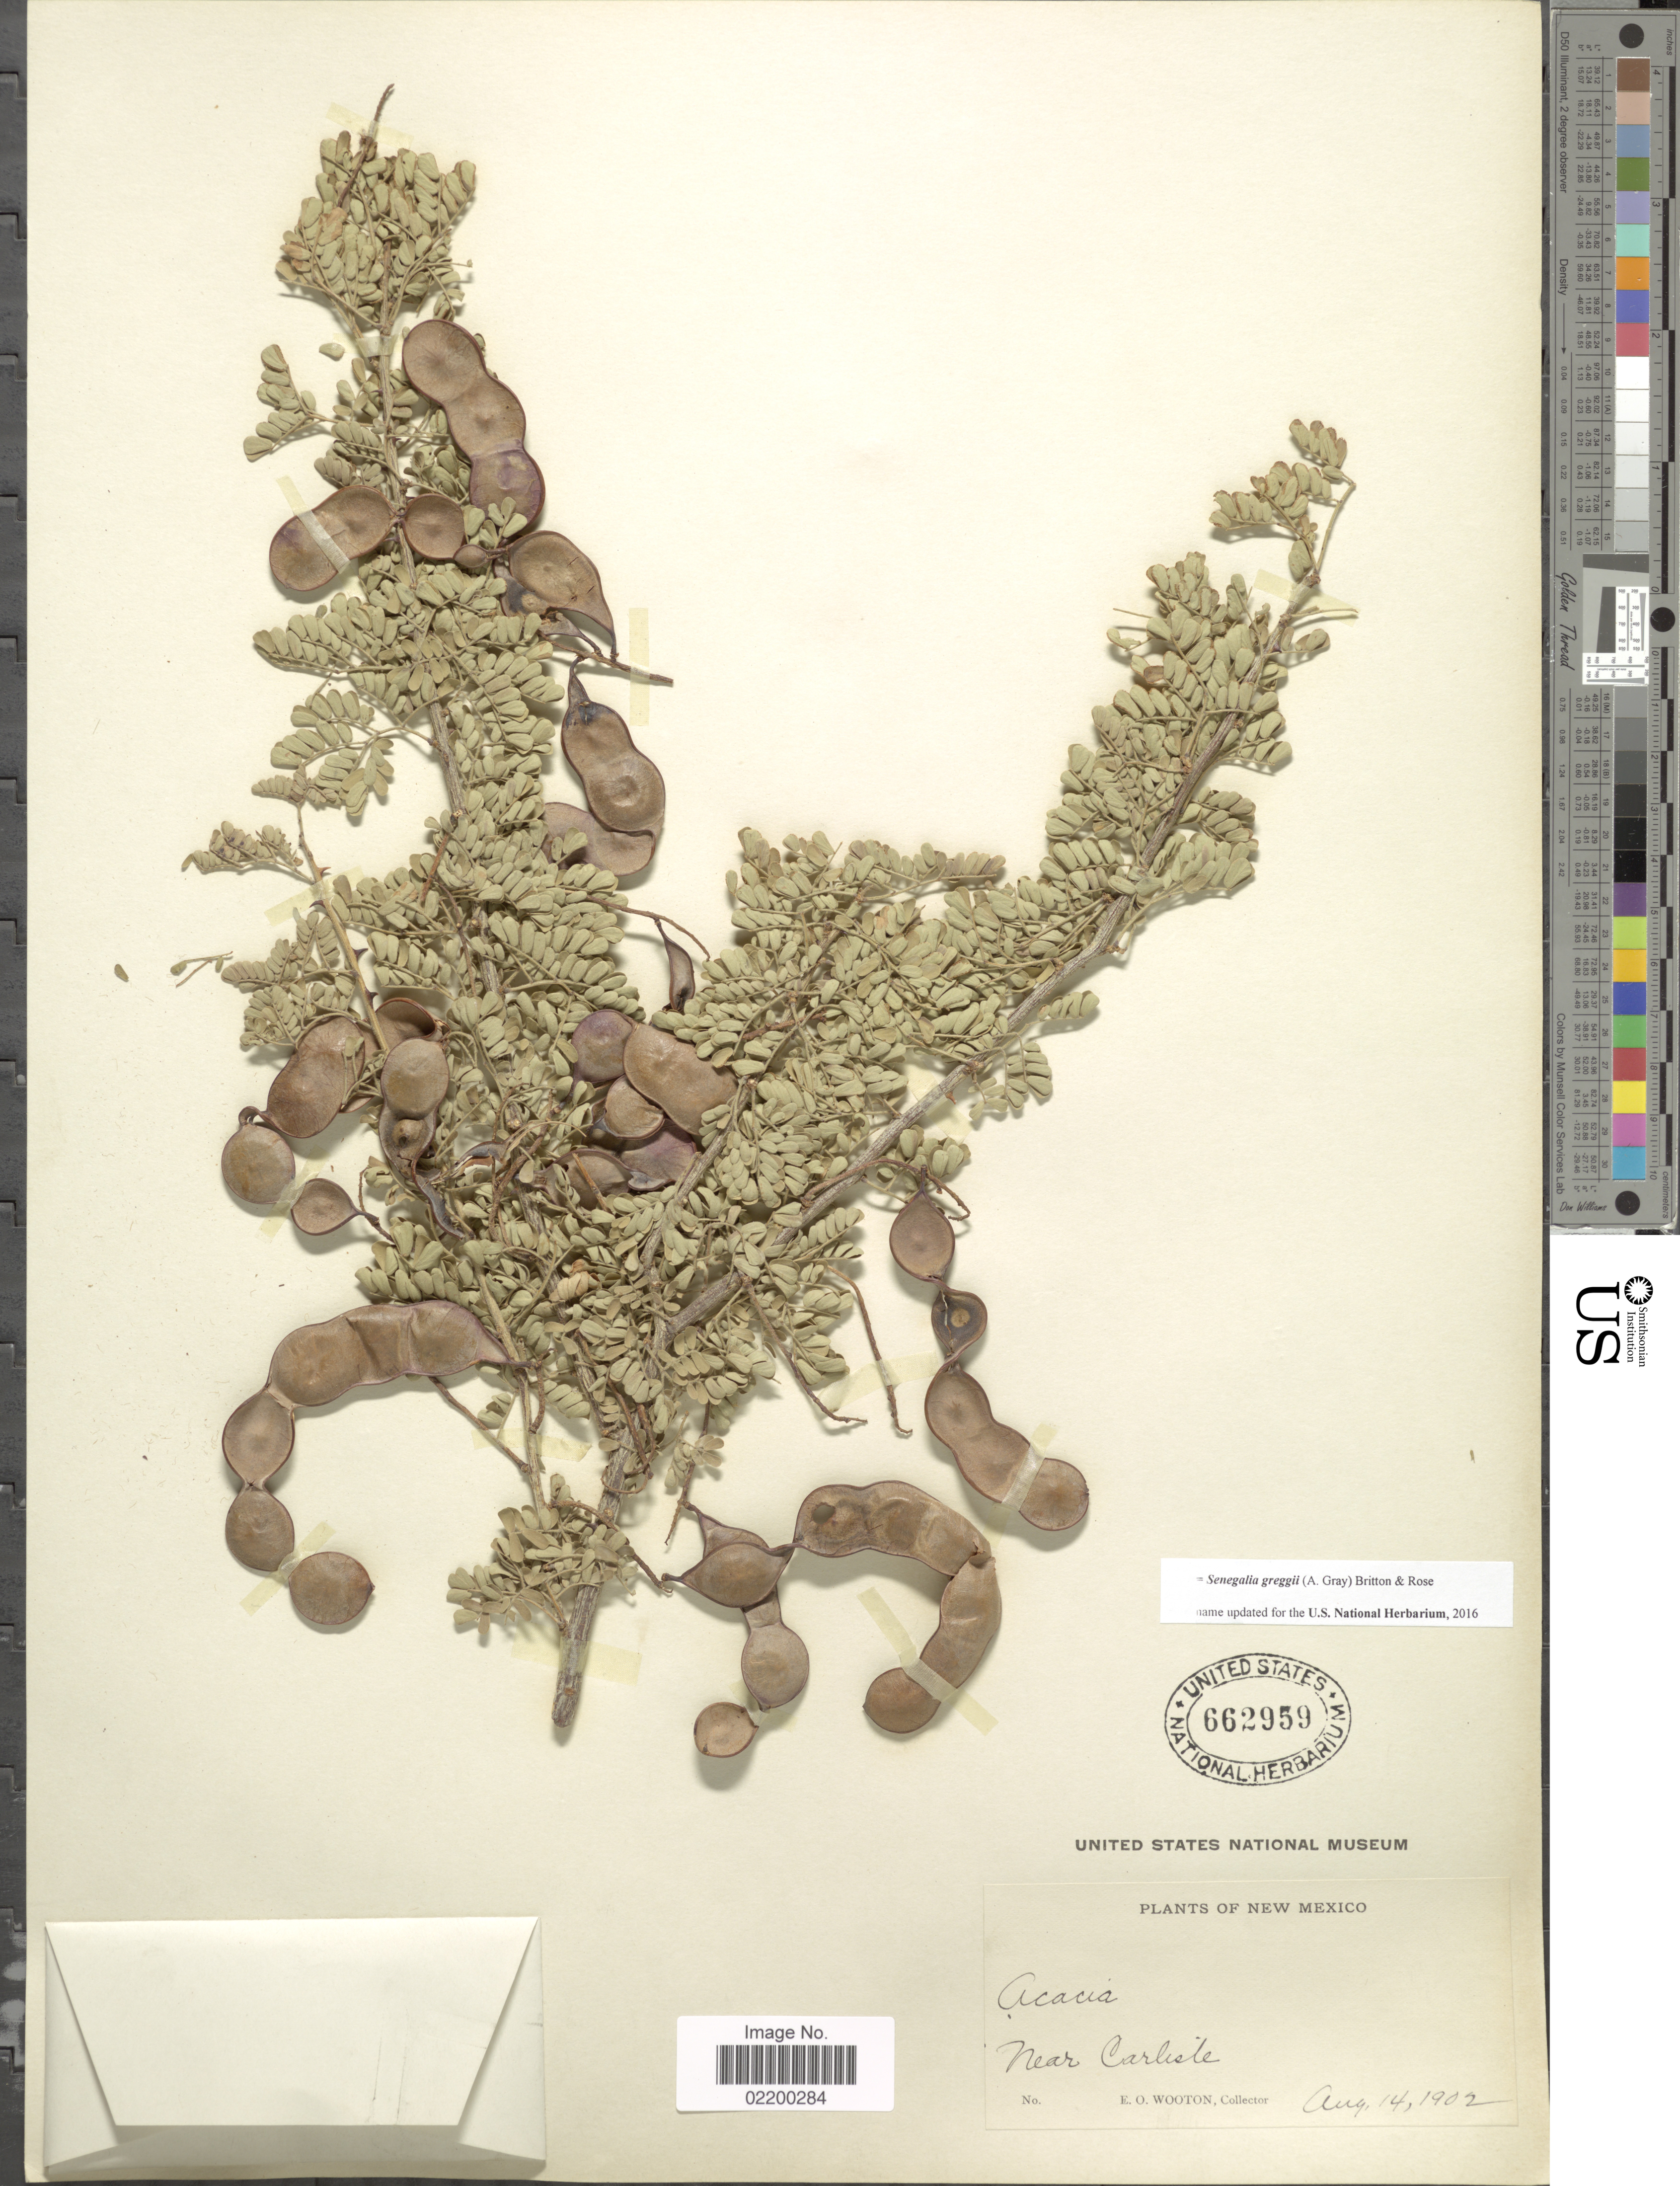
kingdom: Plantae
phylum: Tracheophyta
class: Magnoliopsida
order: Fabales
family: Fabaceae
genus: Senegalia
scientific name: Senegalia greggii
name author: (A. Gray) Britton & Rose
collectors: E. O. Wooton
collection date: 1902-08-14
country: United States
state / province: New Mexico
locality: Near Carlisle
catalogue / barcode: US 662959